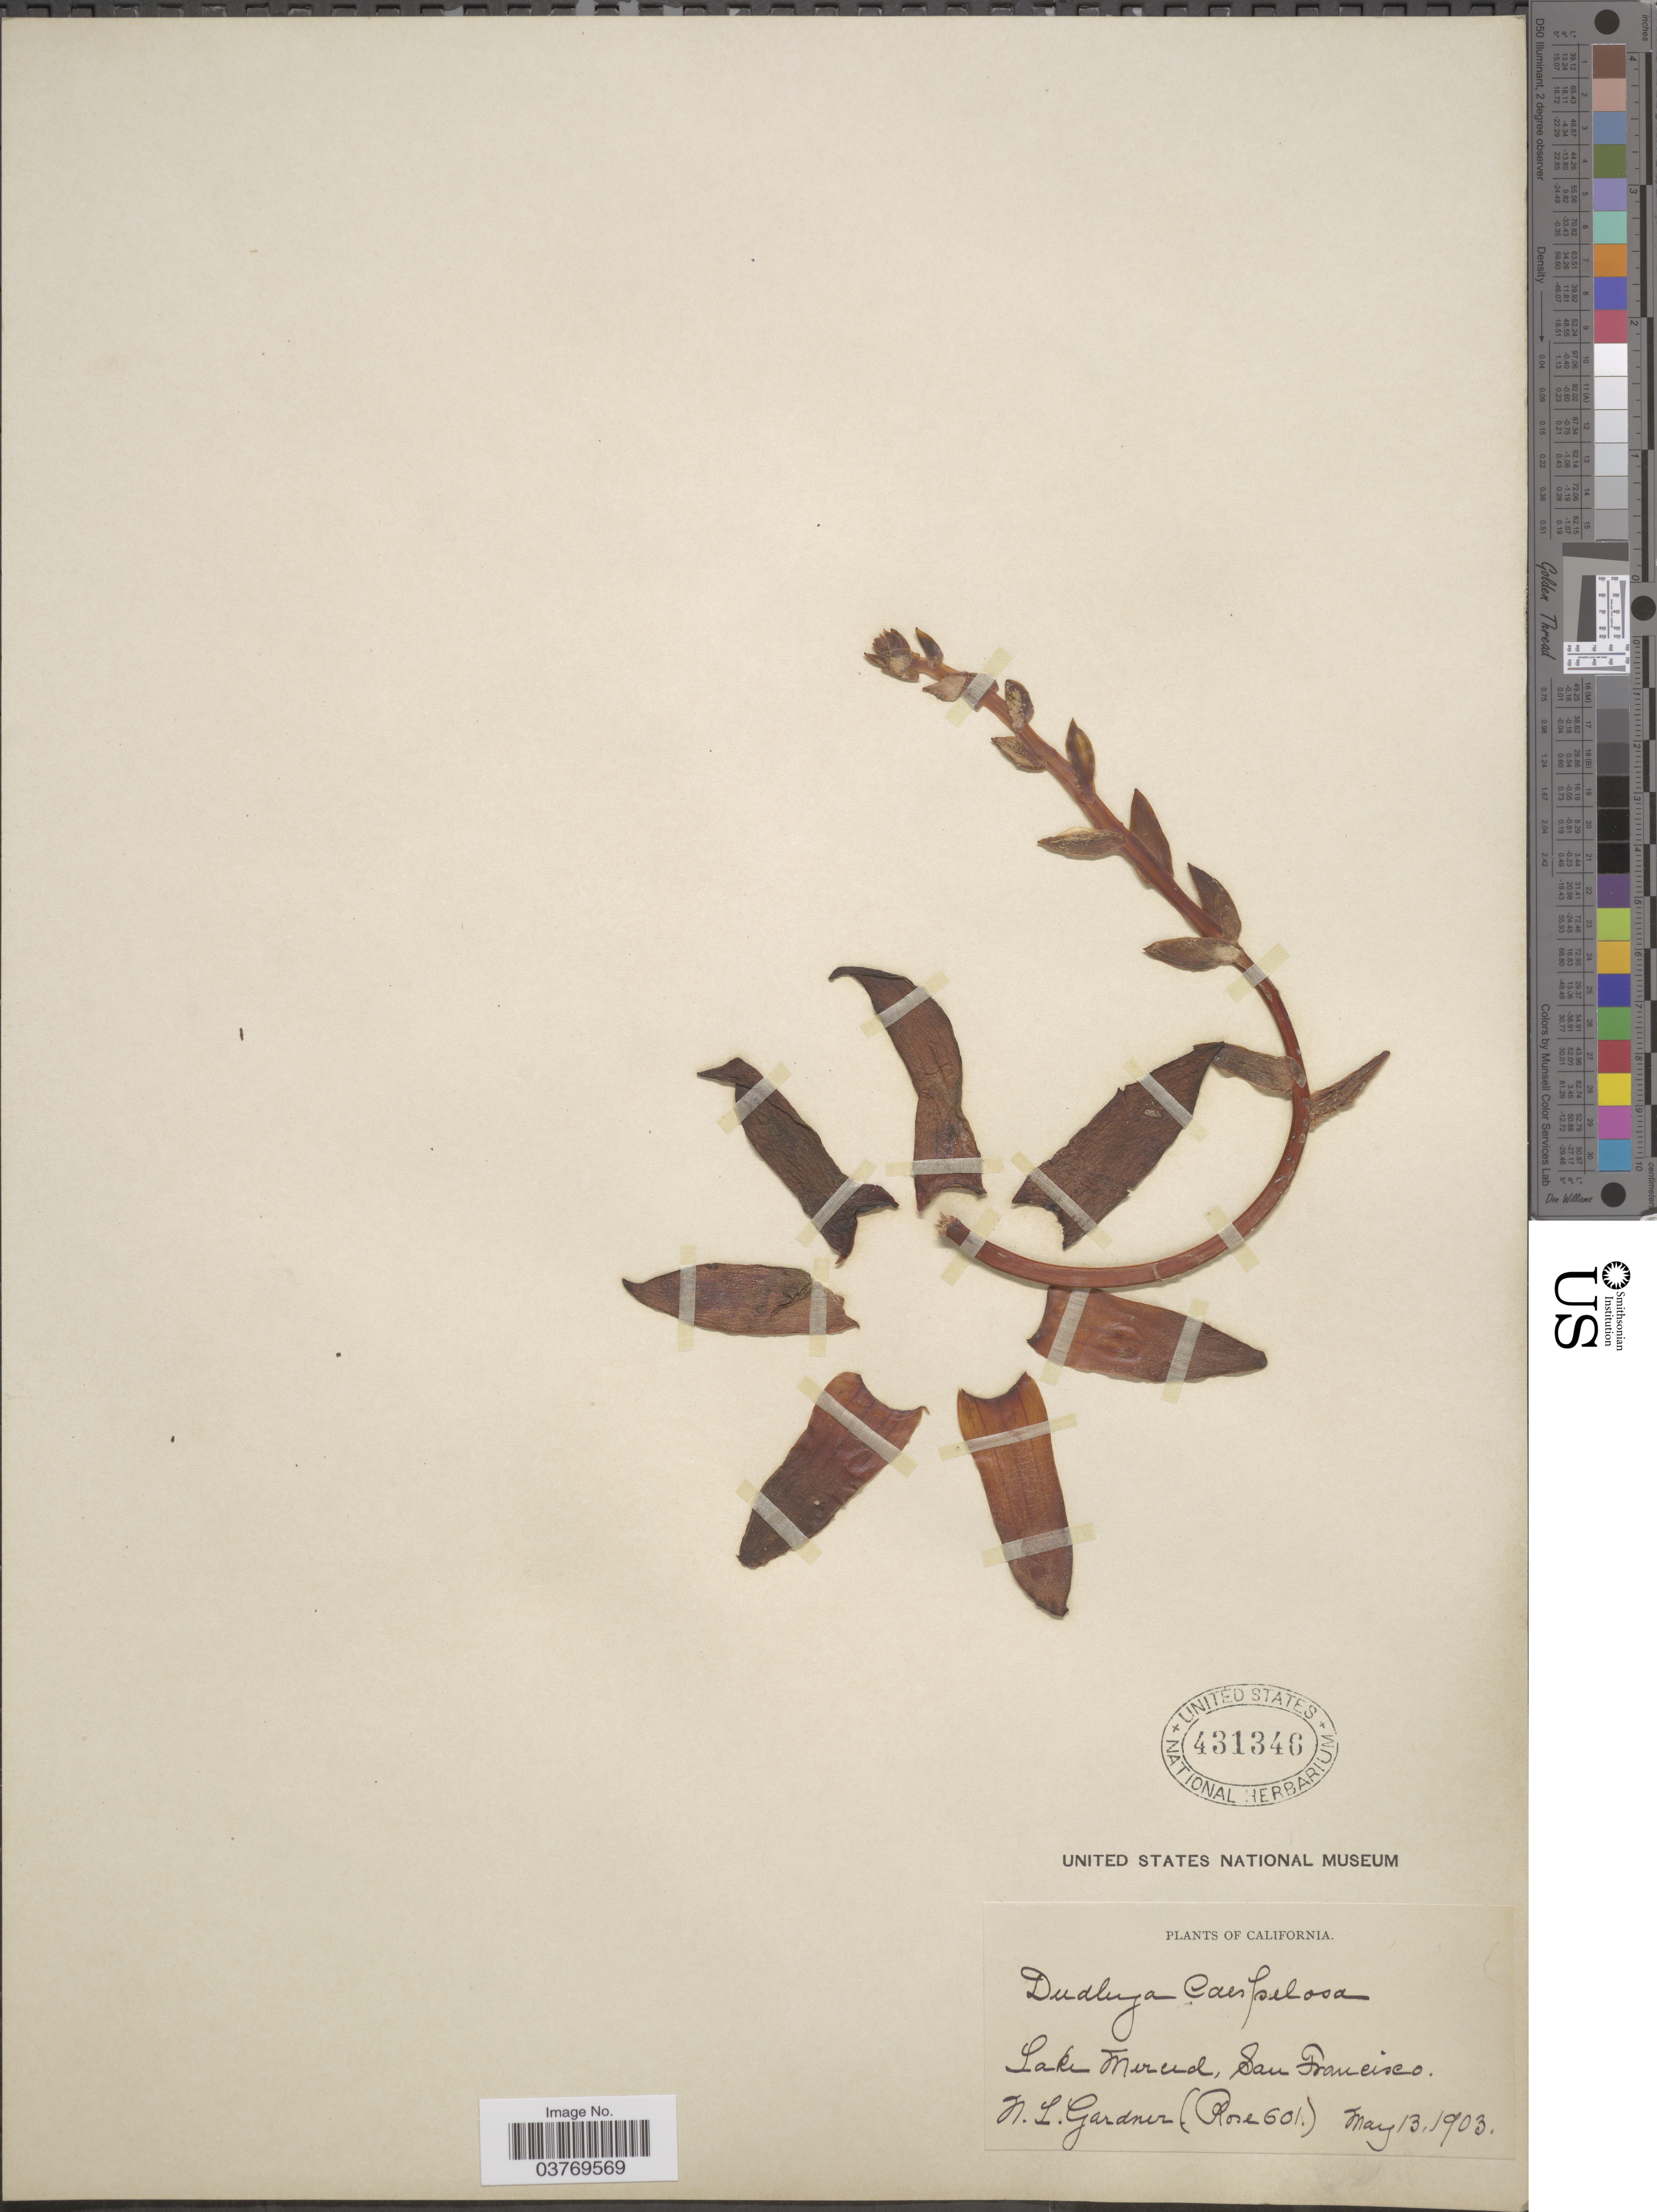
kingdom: Plantae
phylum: Tracheophyta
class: Magnoliopsida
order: Saxifragales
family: Crassulaceae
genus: Dudleya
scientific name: Dudleya caespitosa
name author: (Haw.) Britton & Rose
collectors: N. Gardner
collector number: Rose601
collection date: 1903-05-13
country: United States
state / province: California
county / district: San Francisco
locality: Lake Merced, San Francisco.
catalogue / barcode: US 431346